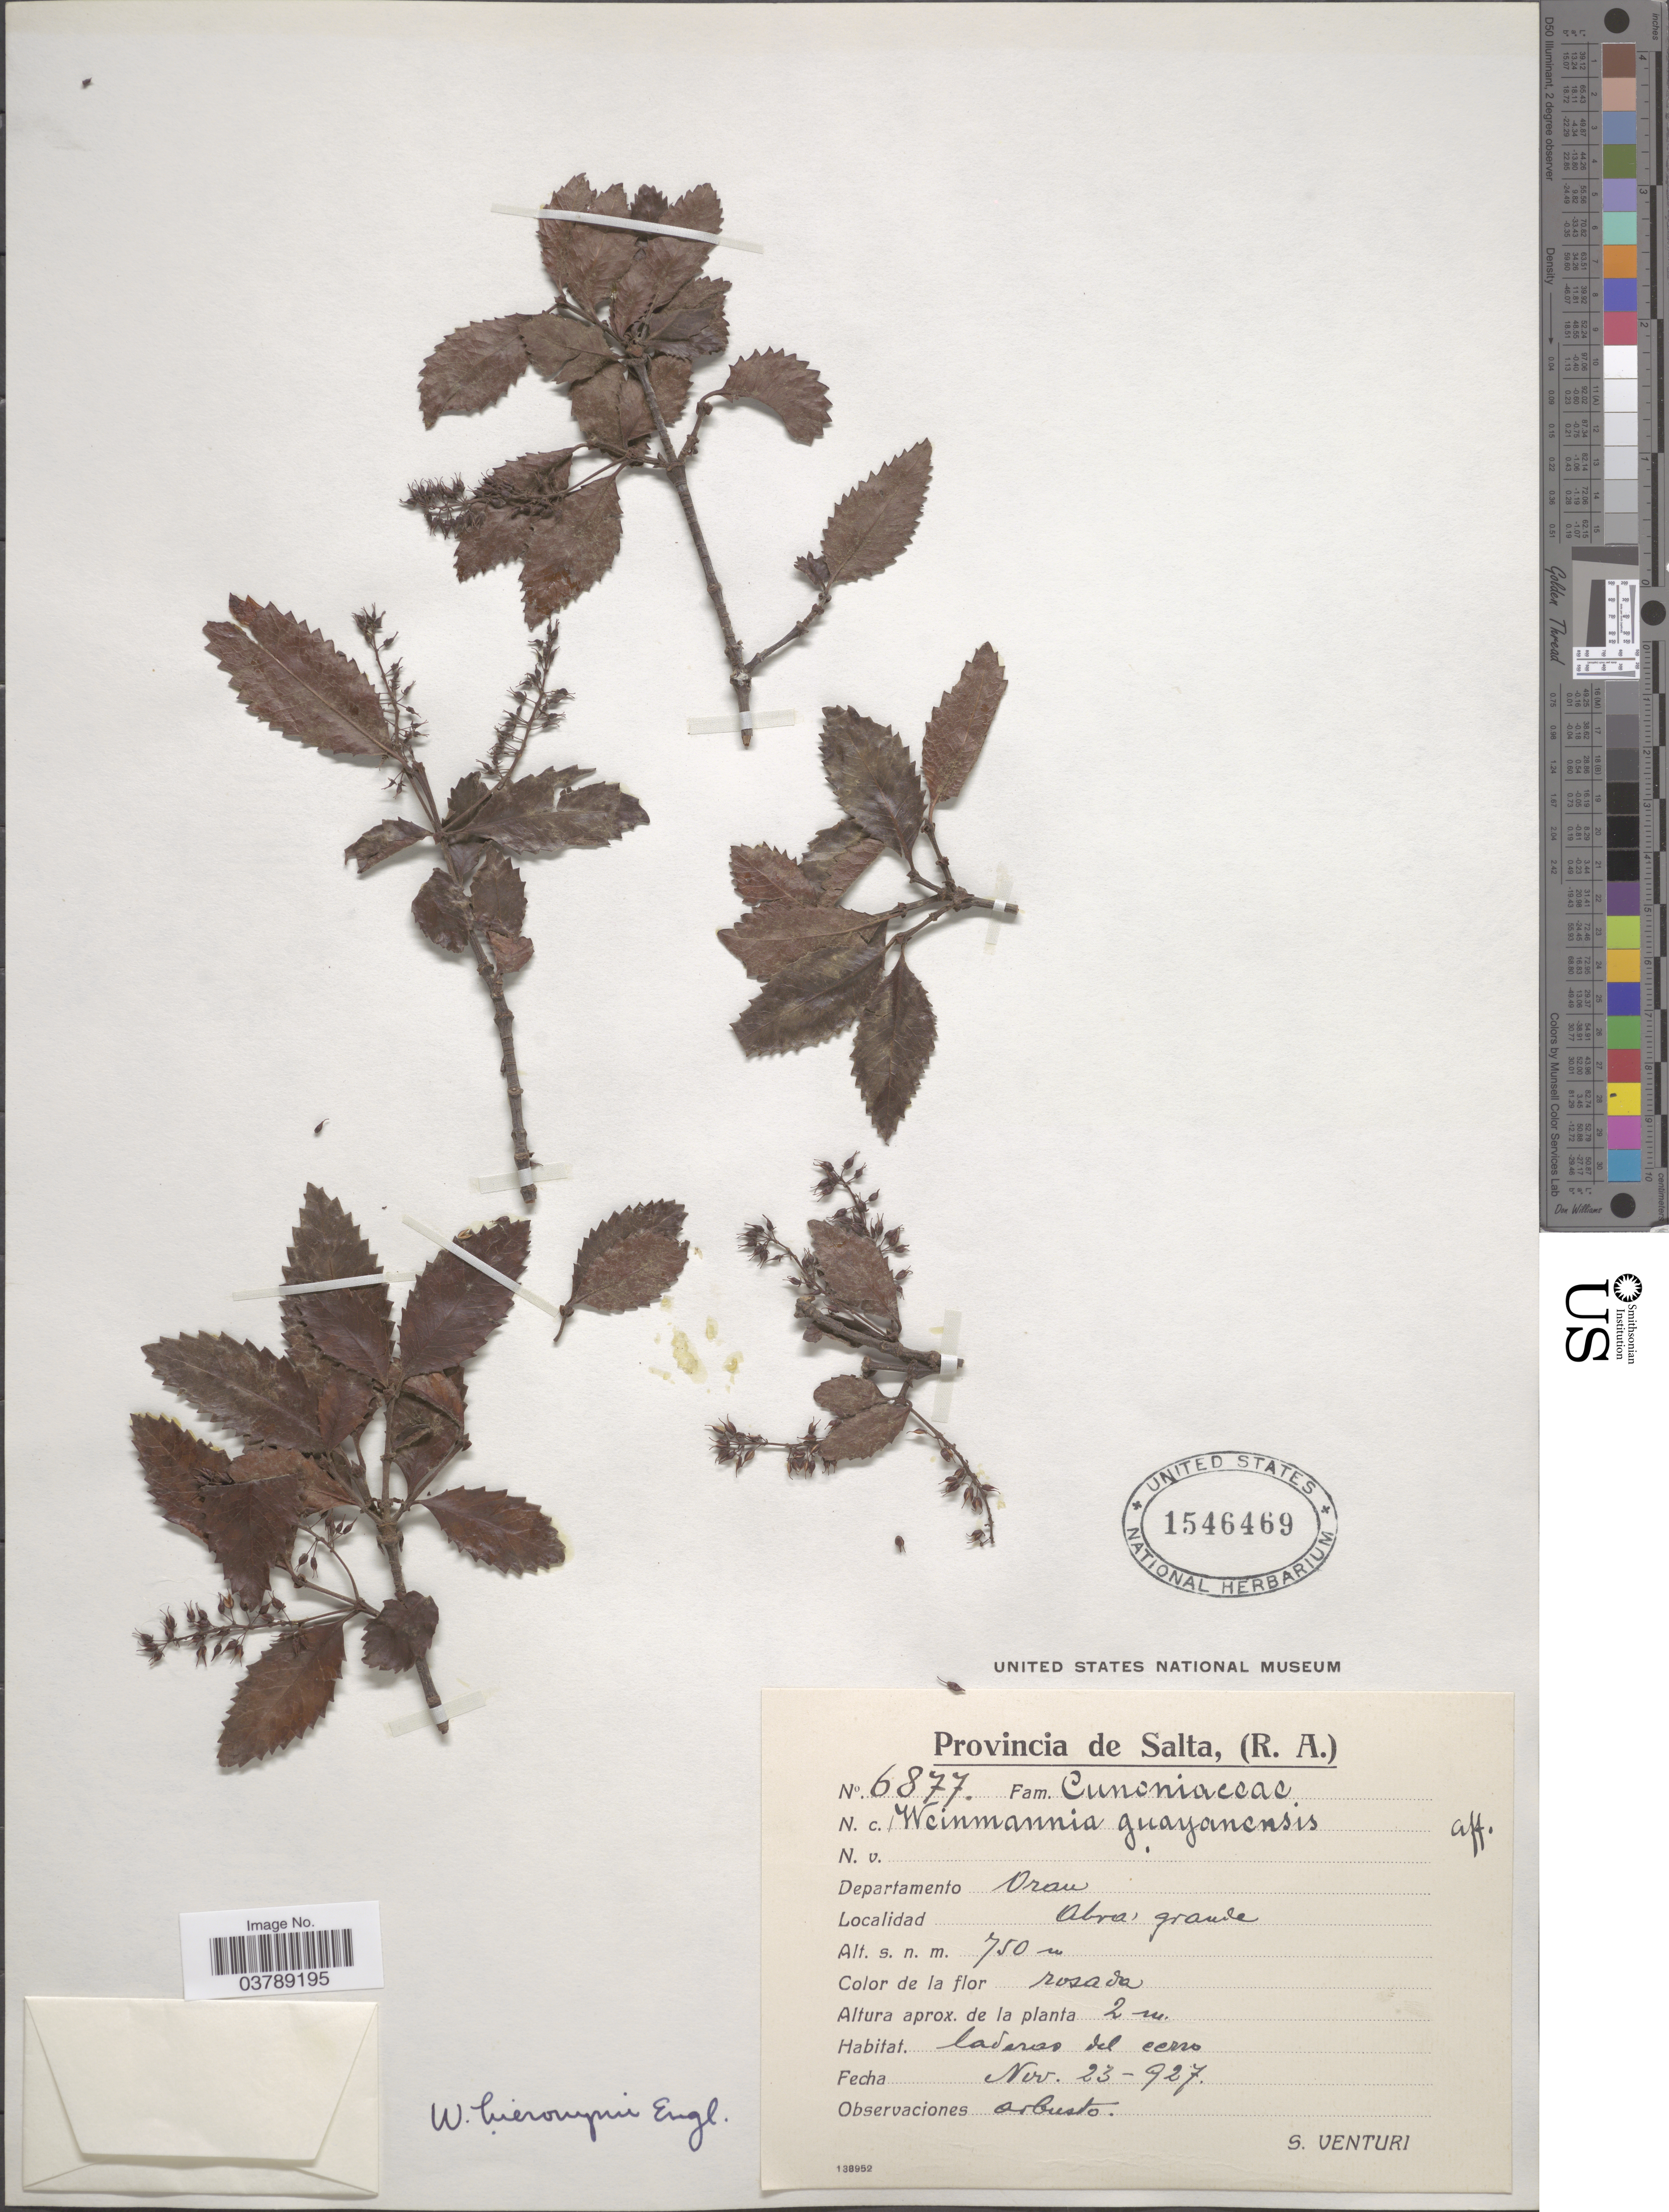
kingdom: Plantae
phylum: Tracheophyta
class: Magnoliopsida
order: Oxalidales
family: Cunoniaceae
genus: Weinmannia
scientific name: Weinmannia hieronymi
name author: Engl.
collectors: S. Venturi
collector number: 6877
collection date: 1927-11-23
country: Argentina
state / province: Salta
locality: Departamento Oran. Abra, grande.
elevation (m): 750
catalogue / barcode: US 1546469